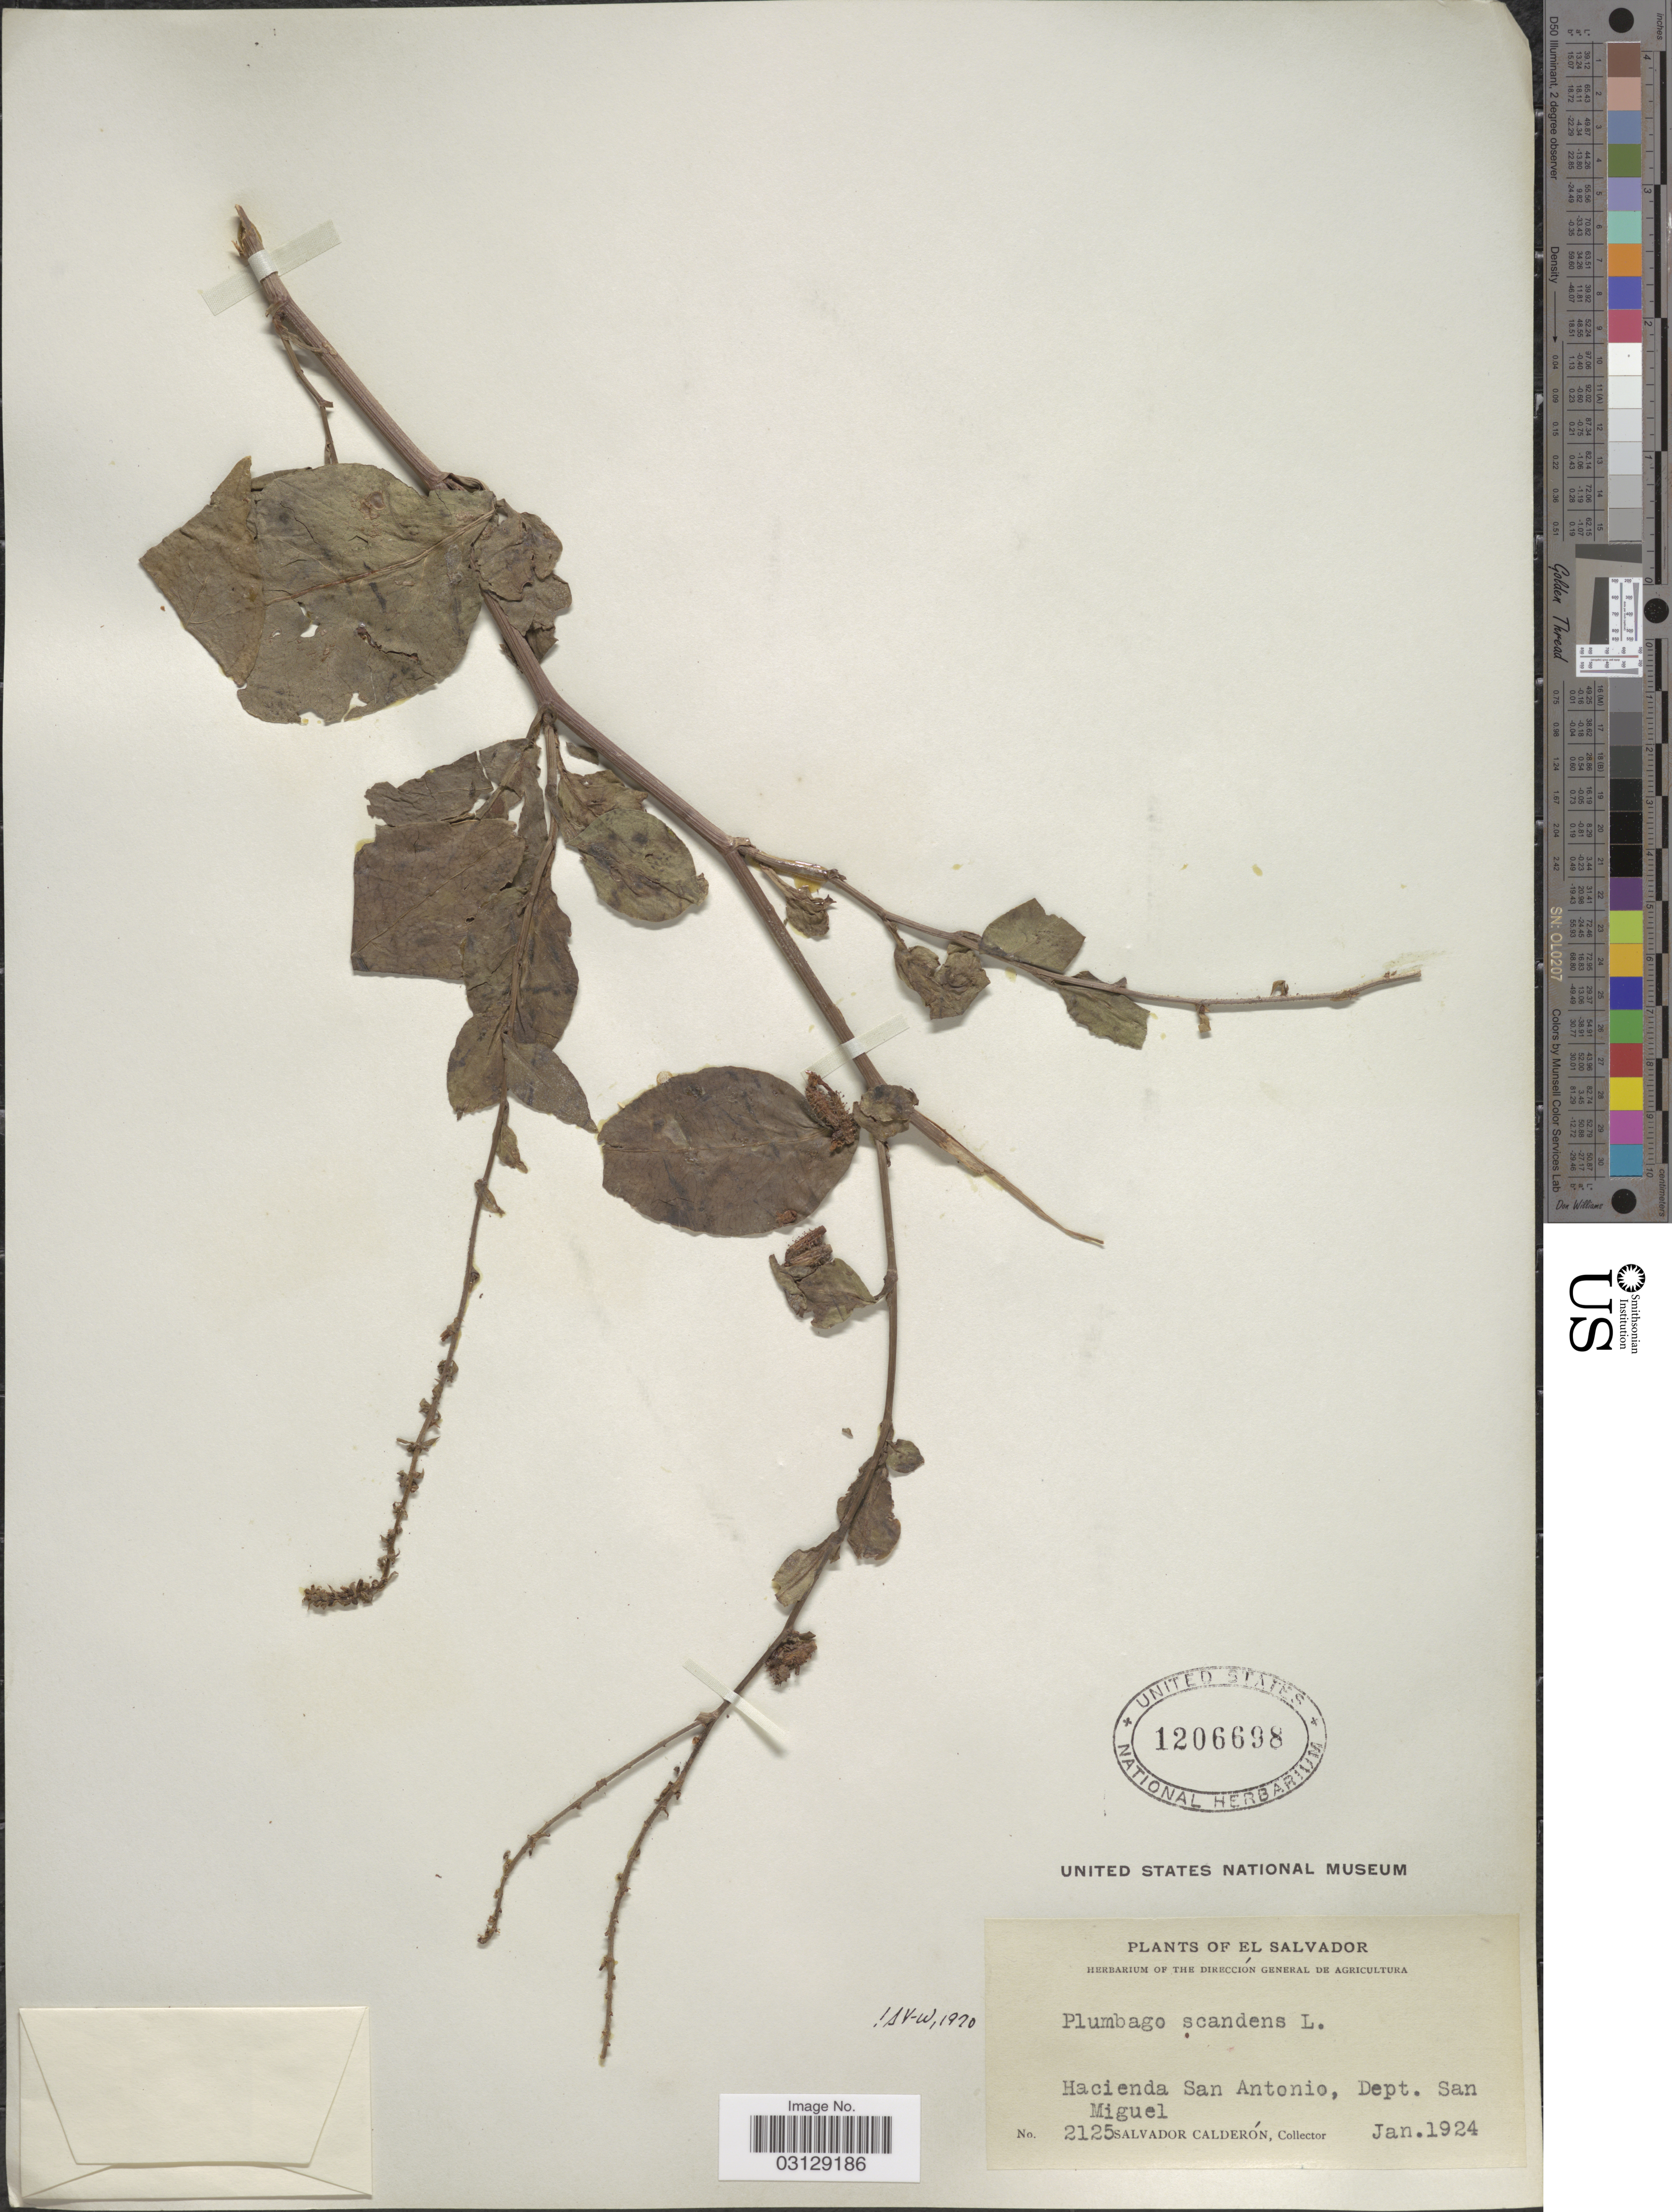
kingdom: Plantae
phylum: Tracheophyta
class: Magnoliopsida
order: Caryophyllales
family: Plumbaginaceae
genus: Plumbago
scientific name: Plumbago scandens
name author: L.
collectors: S. Calderón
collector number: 2125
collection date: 1924-01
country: El Salvador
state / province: San Miguel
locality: Hacienda San Antonio, Dept. San Miguel.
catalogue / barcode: US 1206698